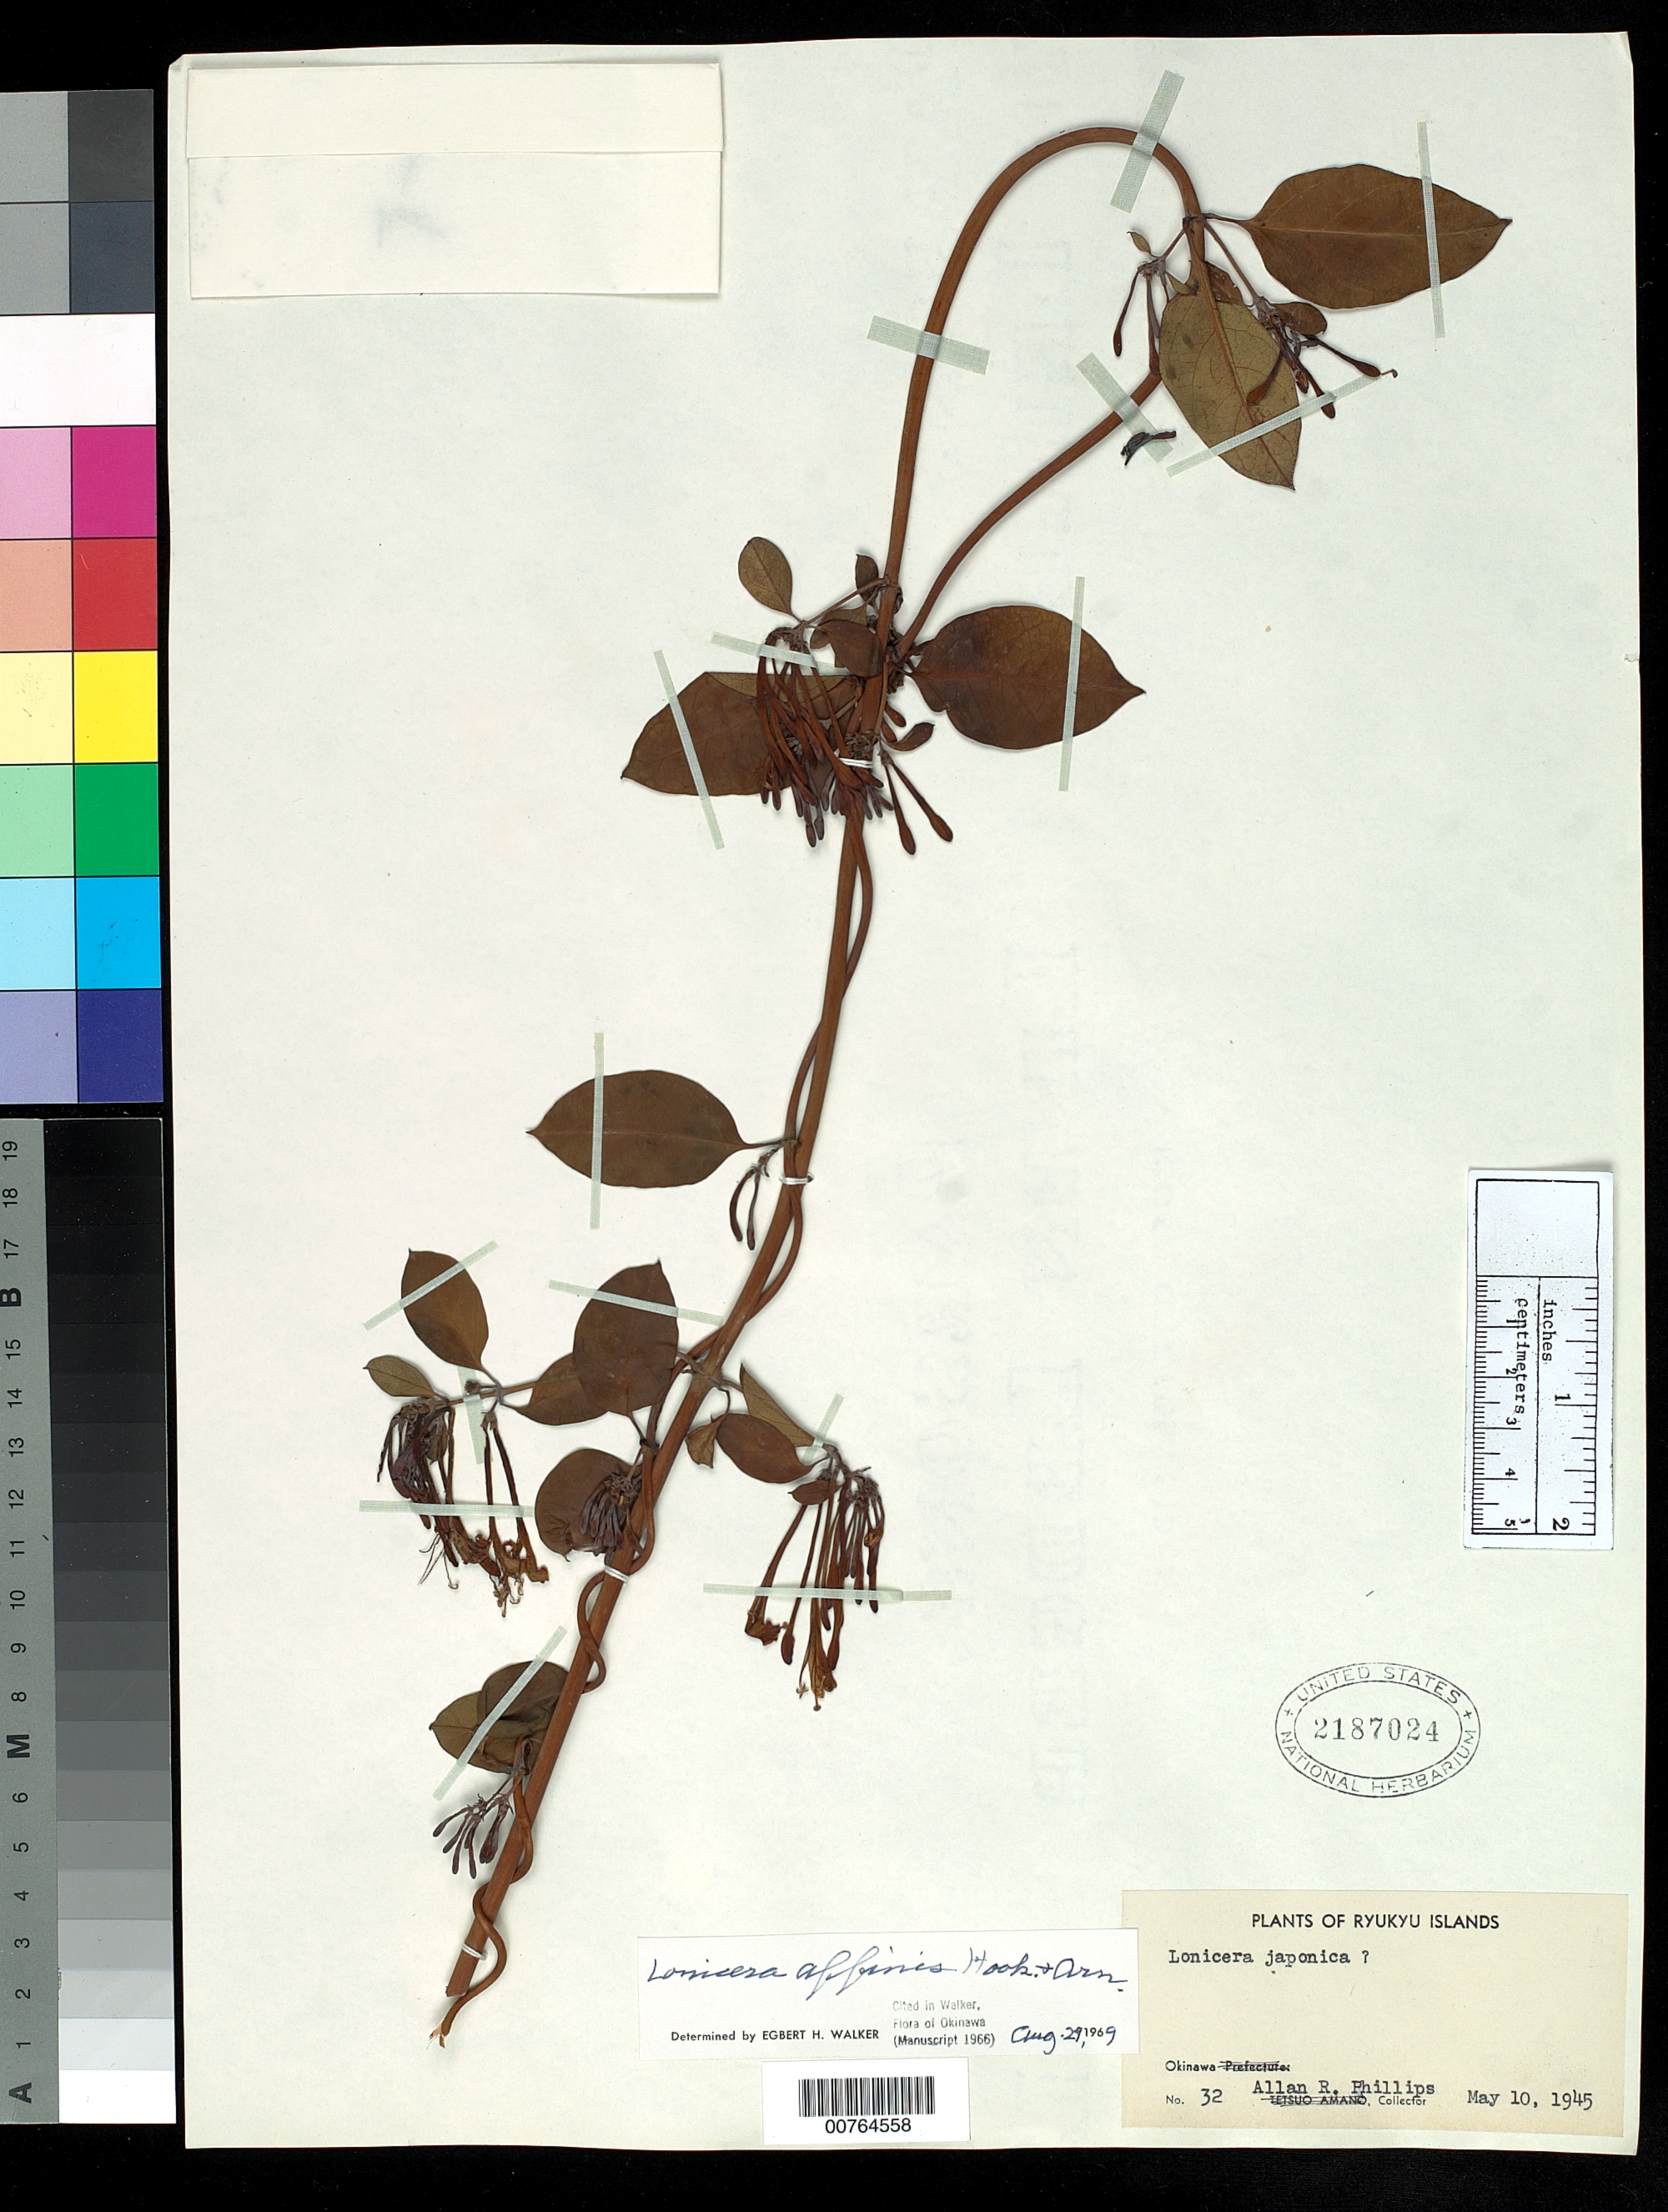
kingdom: Plantae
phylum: Tracheophyta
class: Magnoliopsida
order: Dipsacales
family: Caprifoliaceae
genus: Lonicera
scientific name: Lonicera affinis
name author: Hook. & Arn.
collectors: A. R. Phillips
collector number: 32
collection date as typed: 10 May 1945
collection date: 1945-05-10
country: Japan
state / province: Okinawa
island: Okinawa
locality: Okinawa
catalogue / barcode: US 2187024